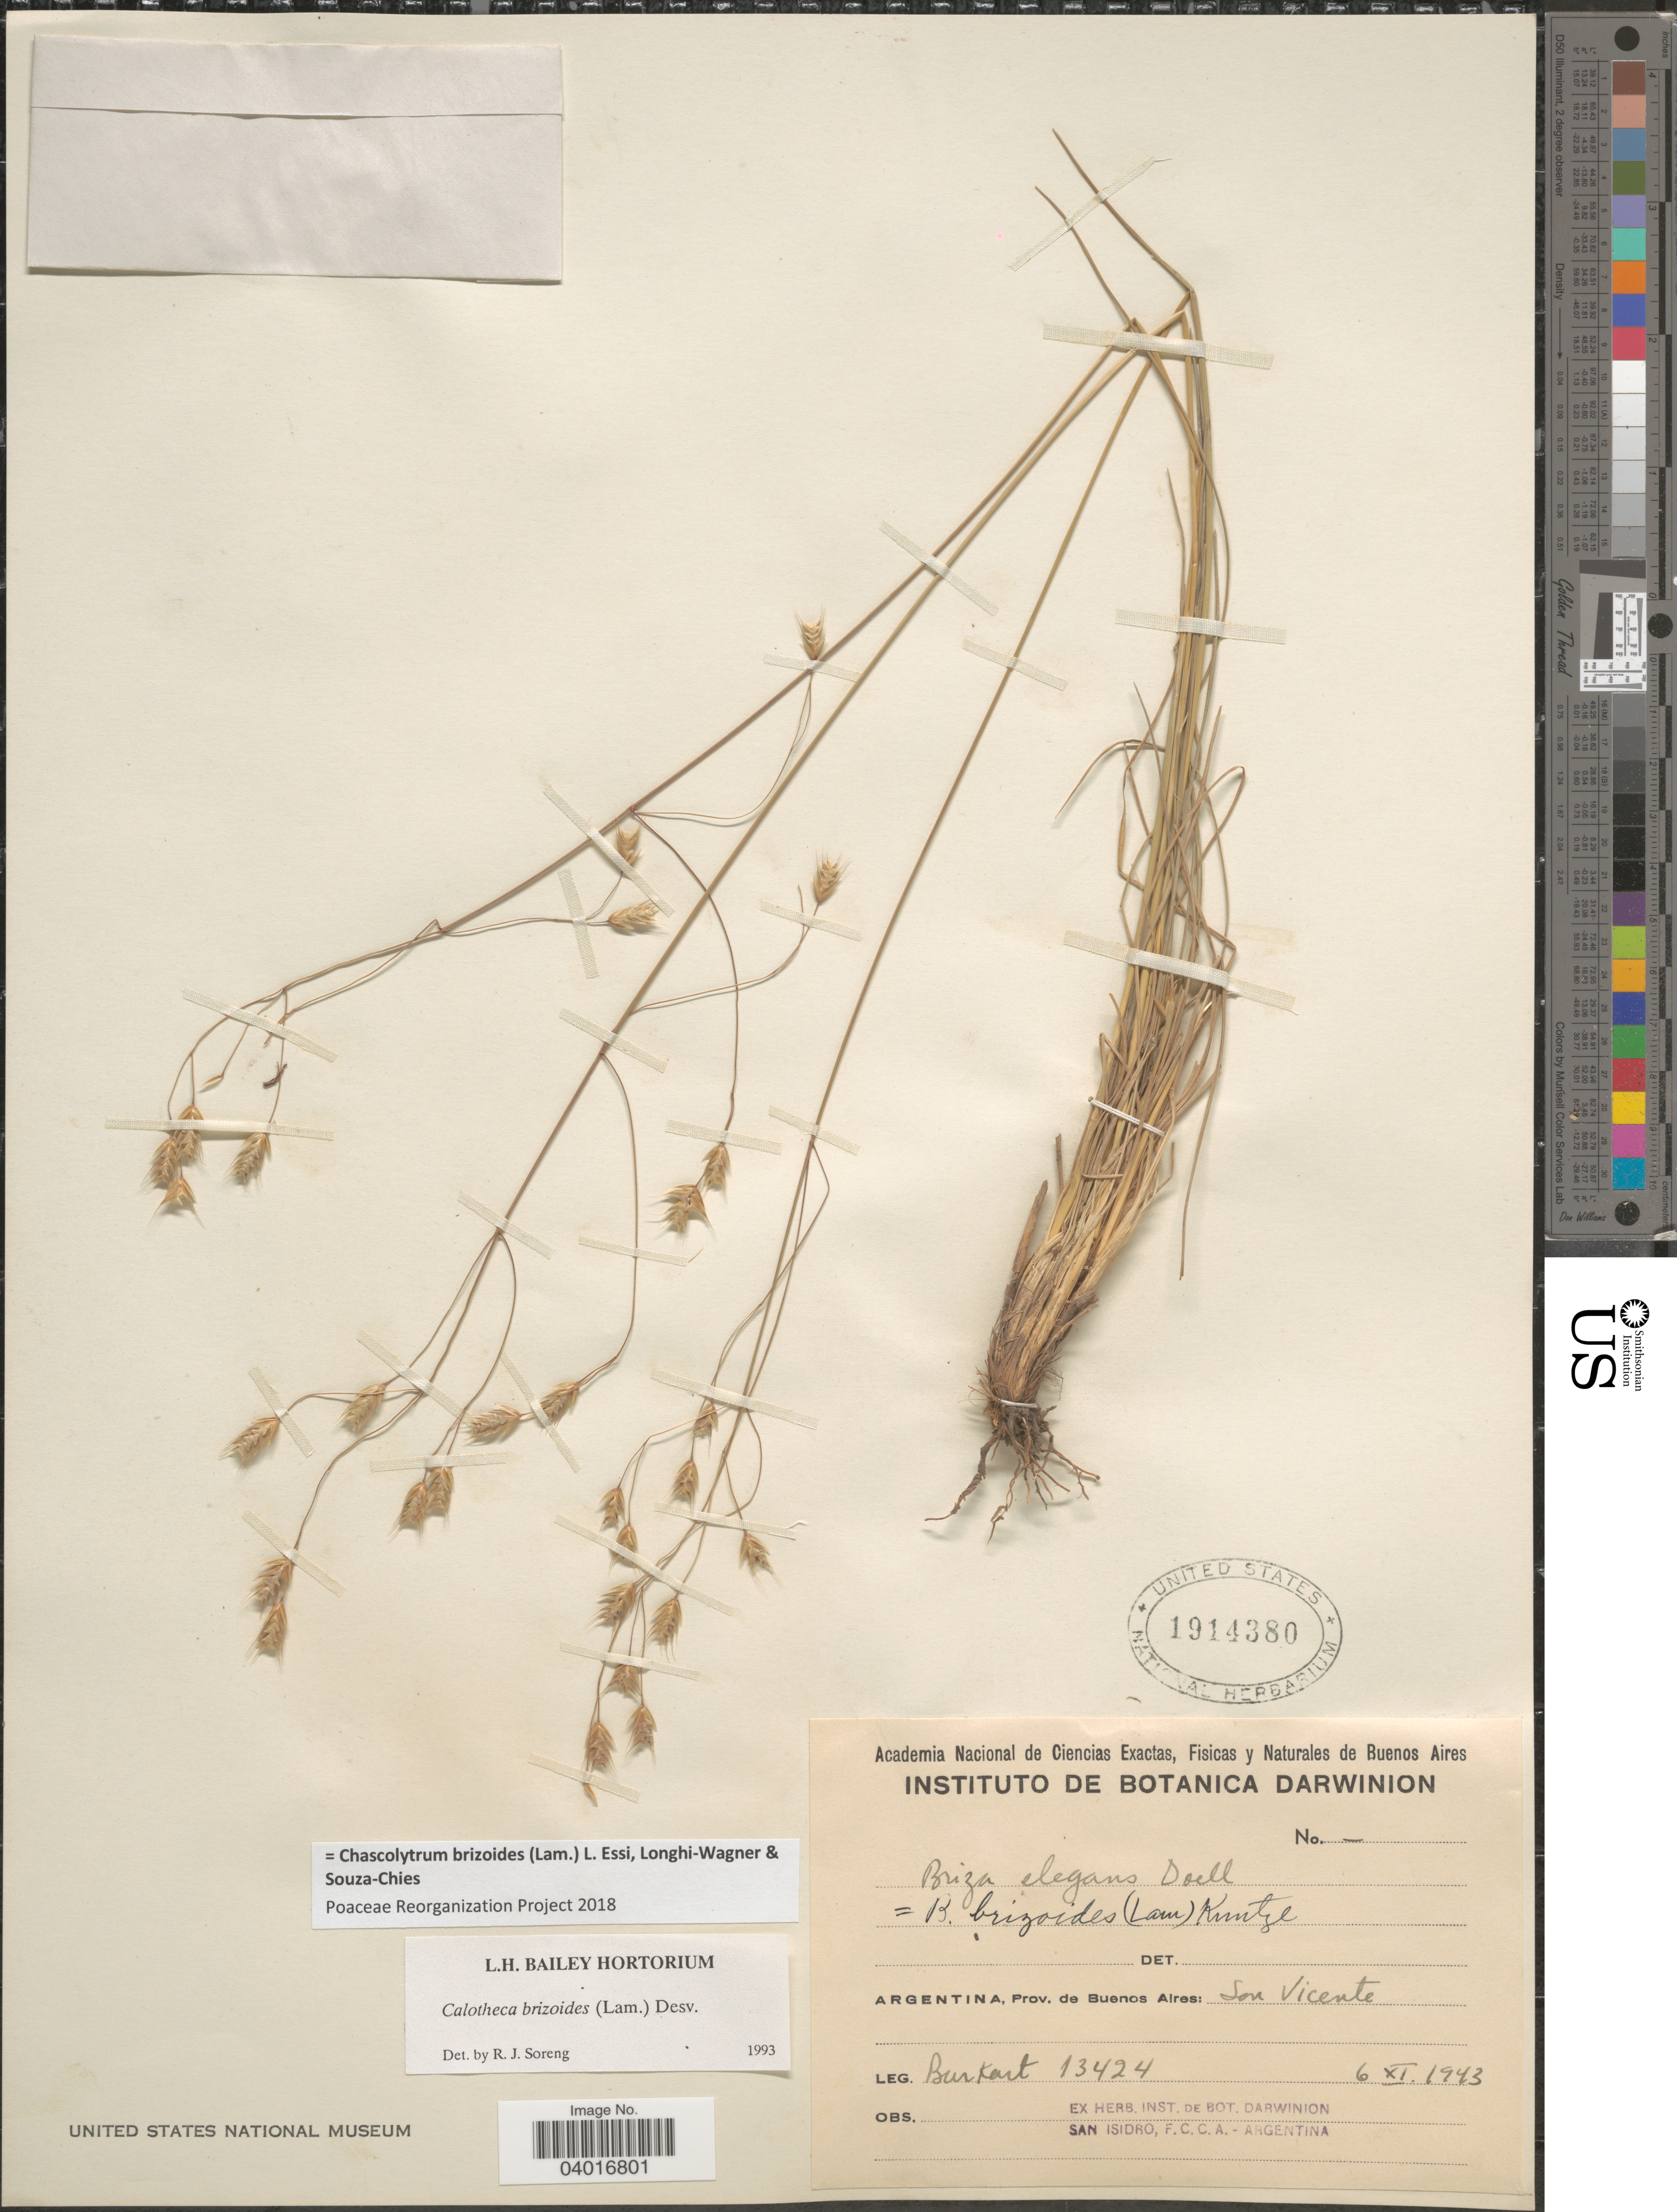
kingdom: Plantae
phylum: Tracheophyta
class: Liliopsida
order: Poales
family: Poaceae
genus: Chascolytrum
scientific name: Chascolytrum brizoides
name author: (Lam.) L. Essi et al.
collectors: -- Burkart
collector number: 13424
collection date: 1943-11-06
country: Argentina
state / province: Buenos Aires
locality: San Vicente.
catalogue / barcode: US 1914380